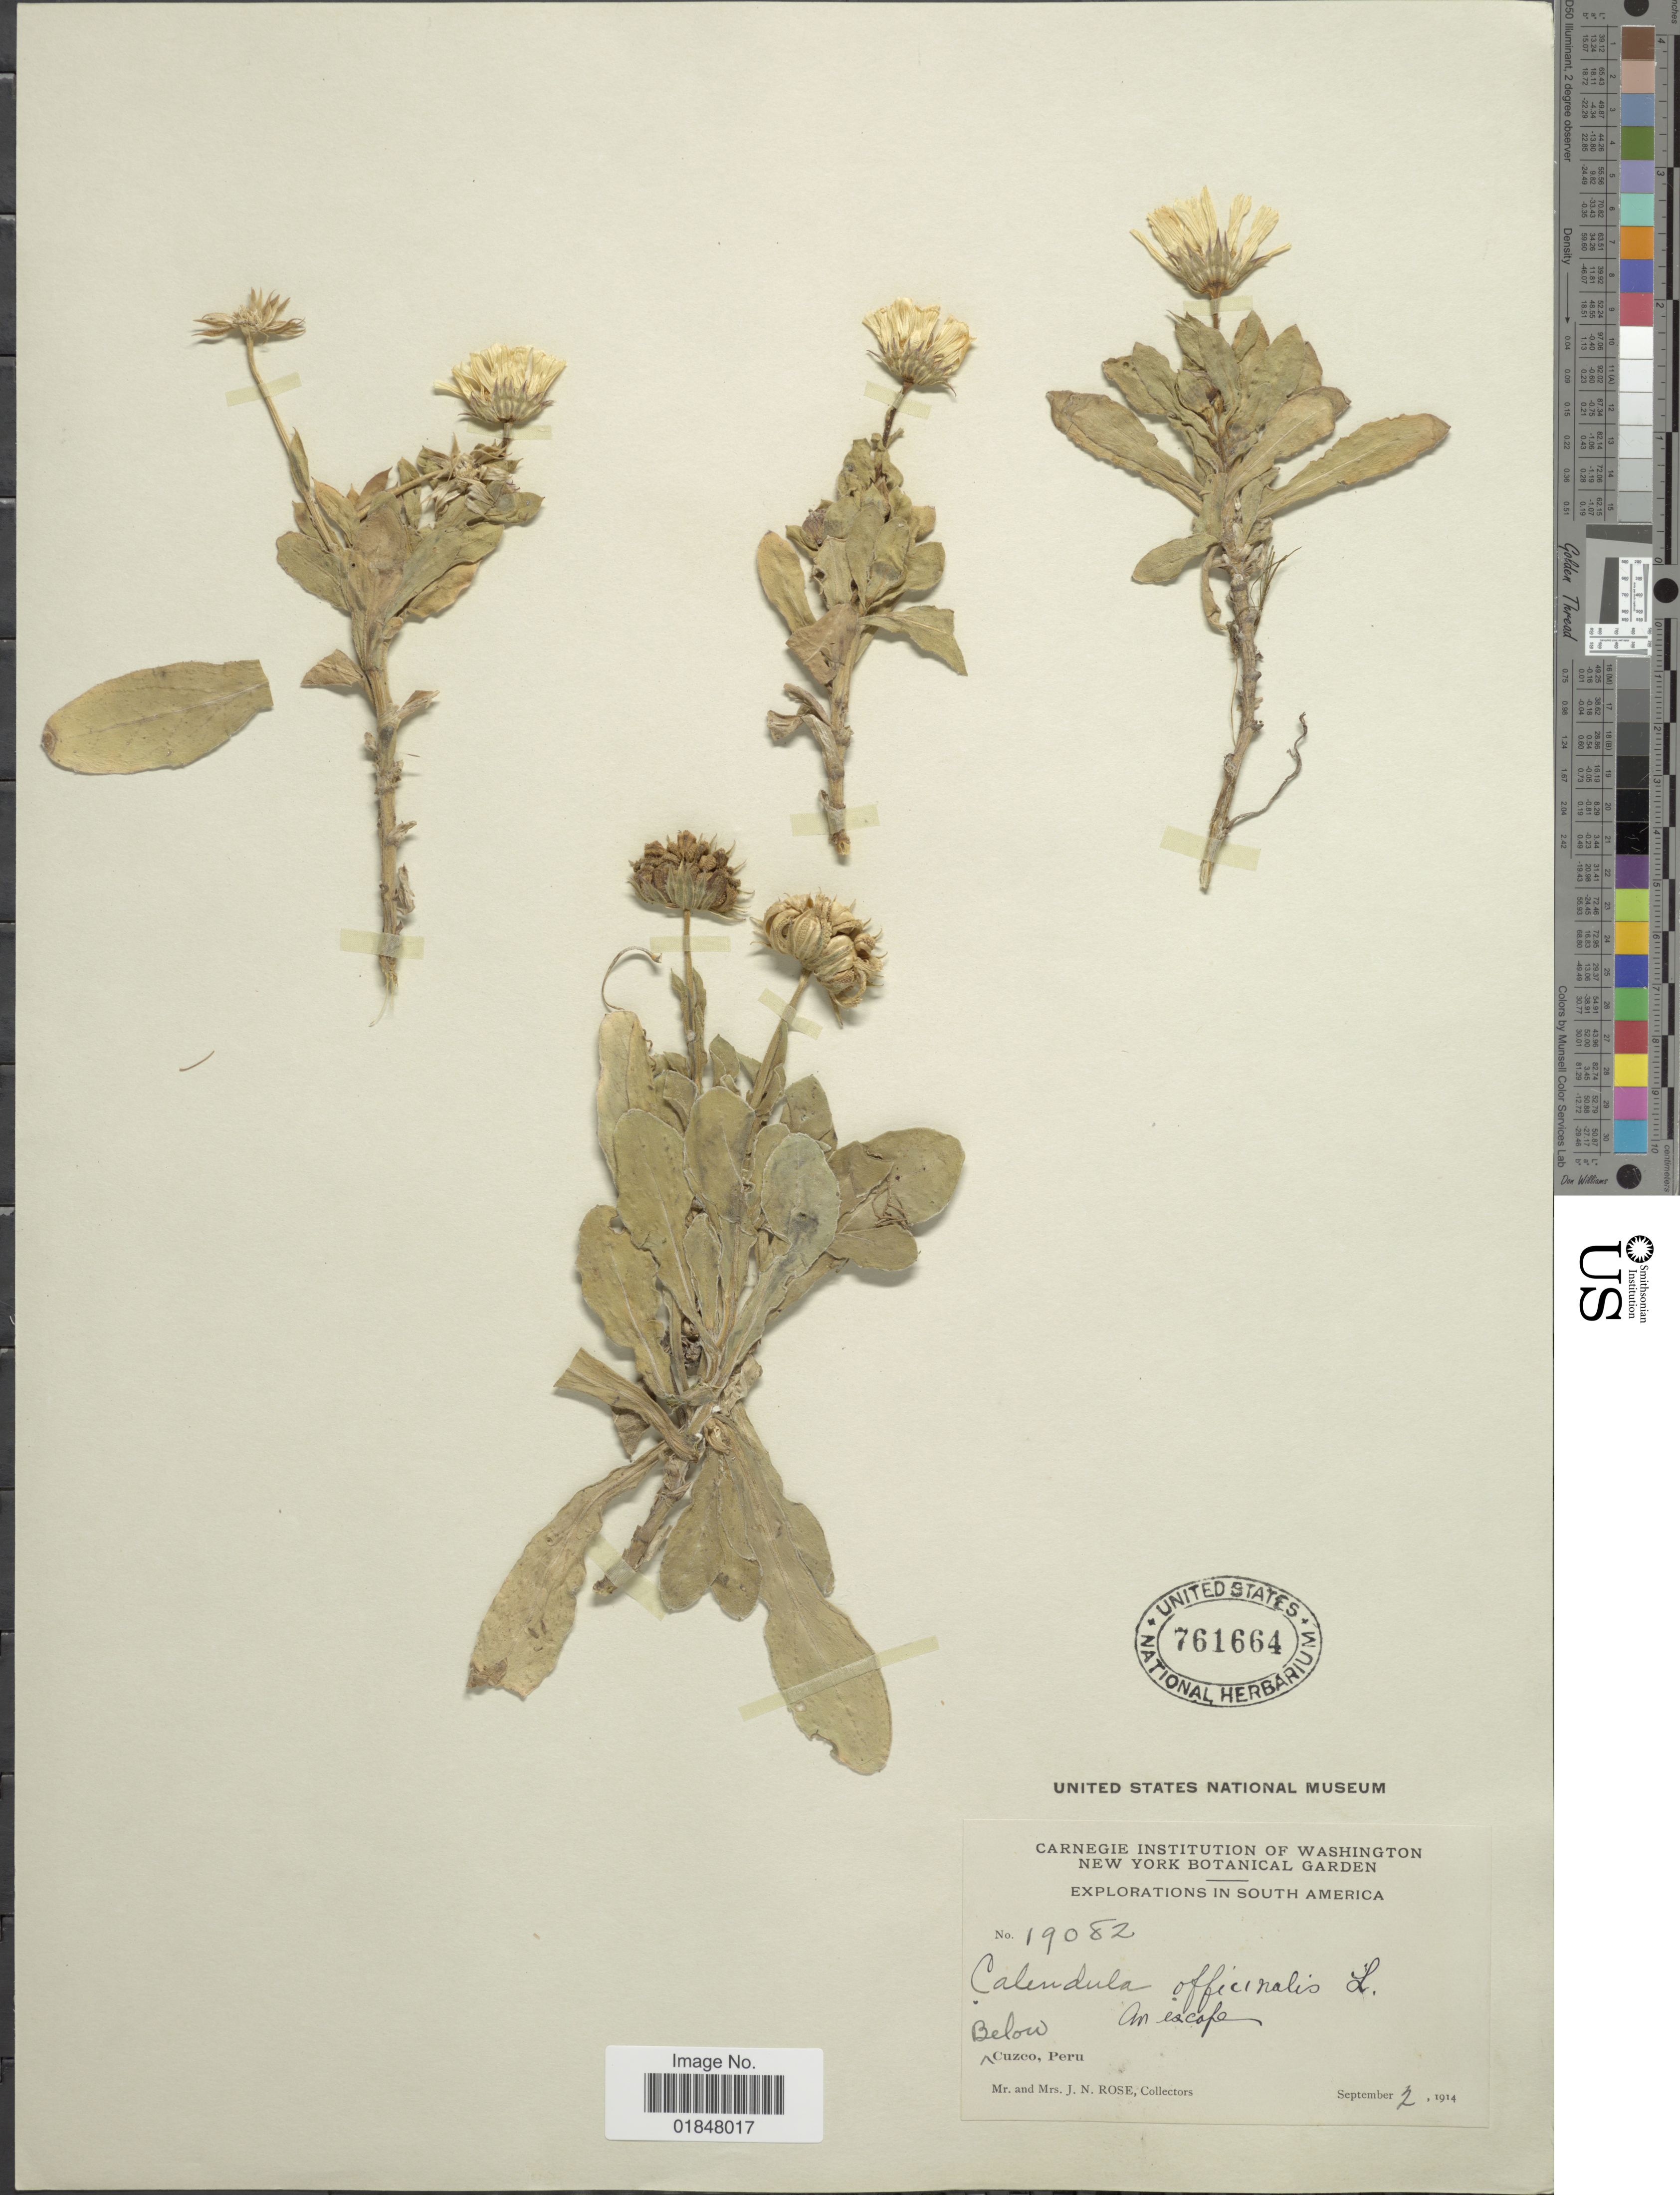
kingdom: Plantae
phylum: Tracheophyta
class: Magnoliopsida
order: Asterales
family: Asteraceae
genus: Calendula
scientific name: Calendula officinalis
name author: L.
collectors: J. N. Rose & L. B. Rose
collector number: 19082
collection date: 1914-09-02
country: Peru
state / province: Cusco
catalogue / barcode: US 761664